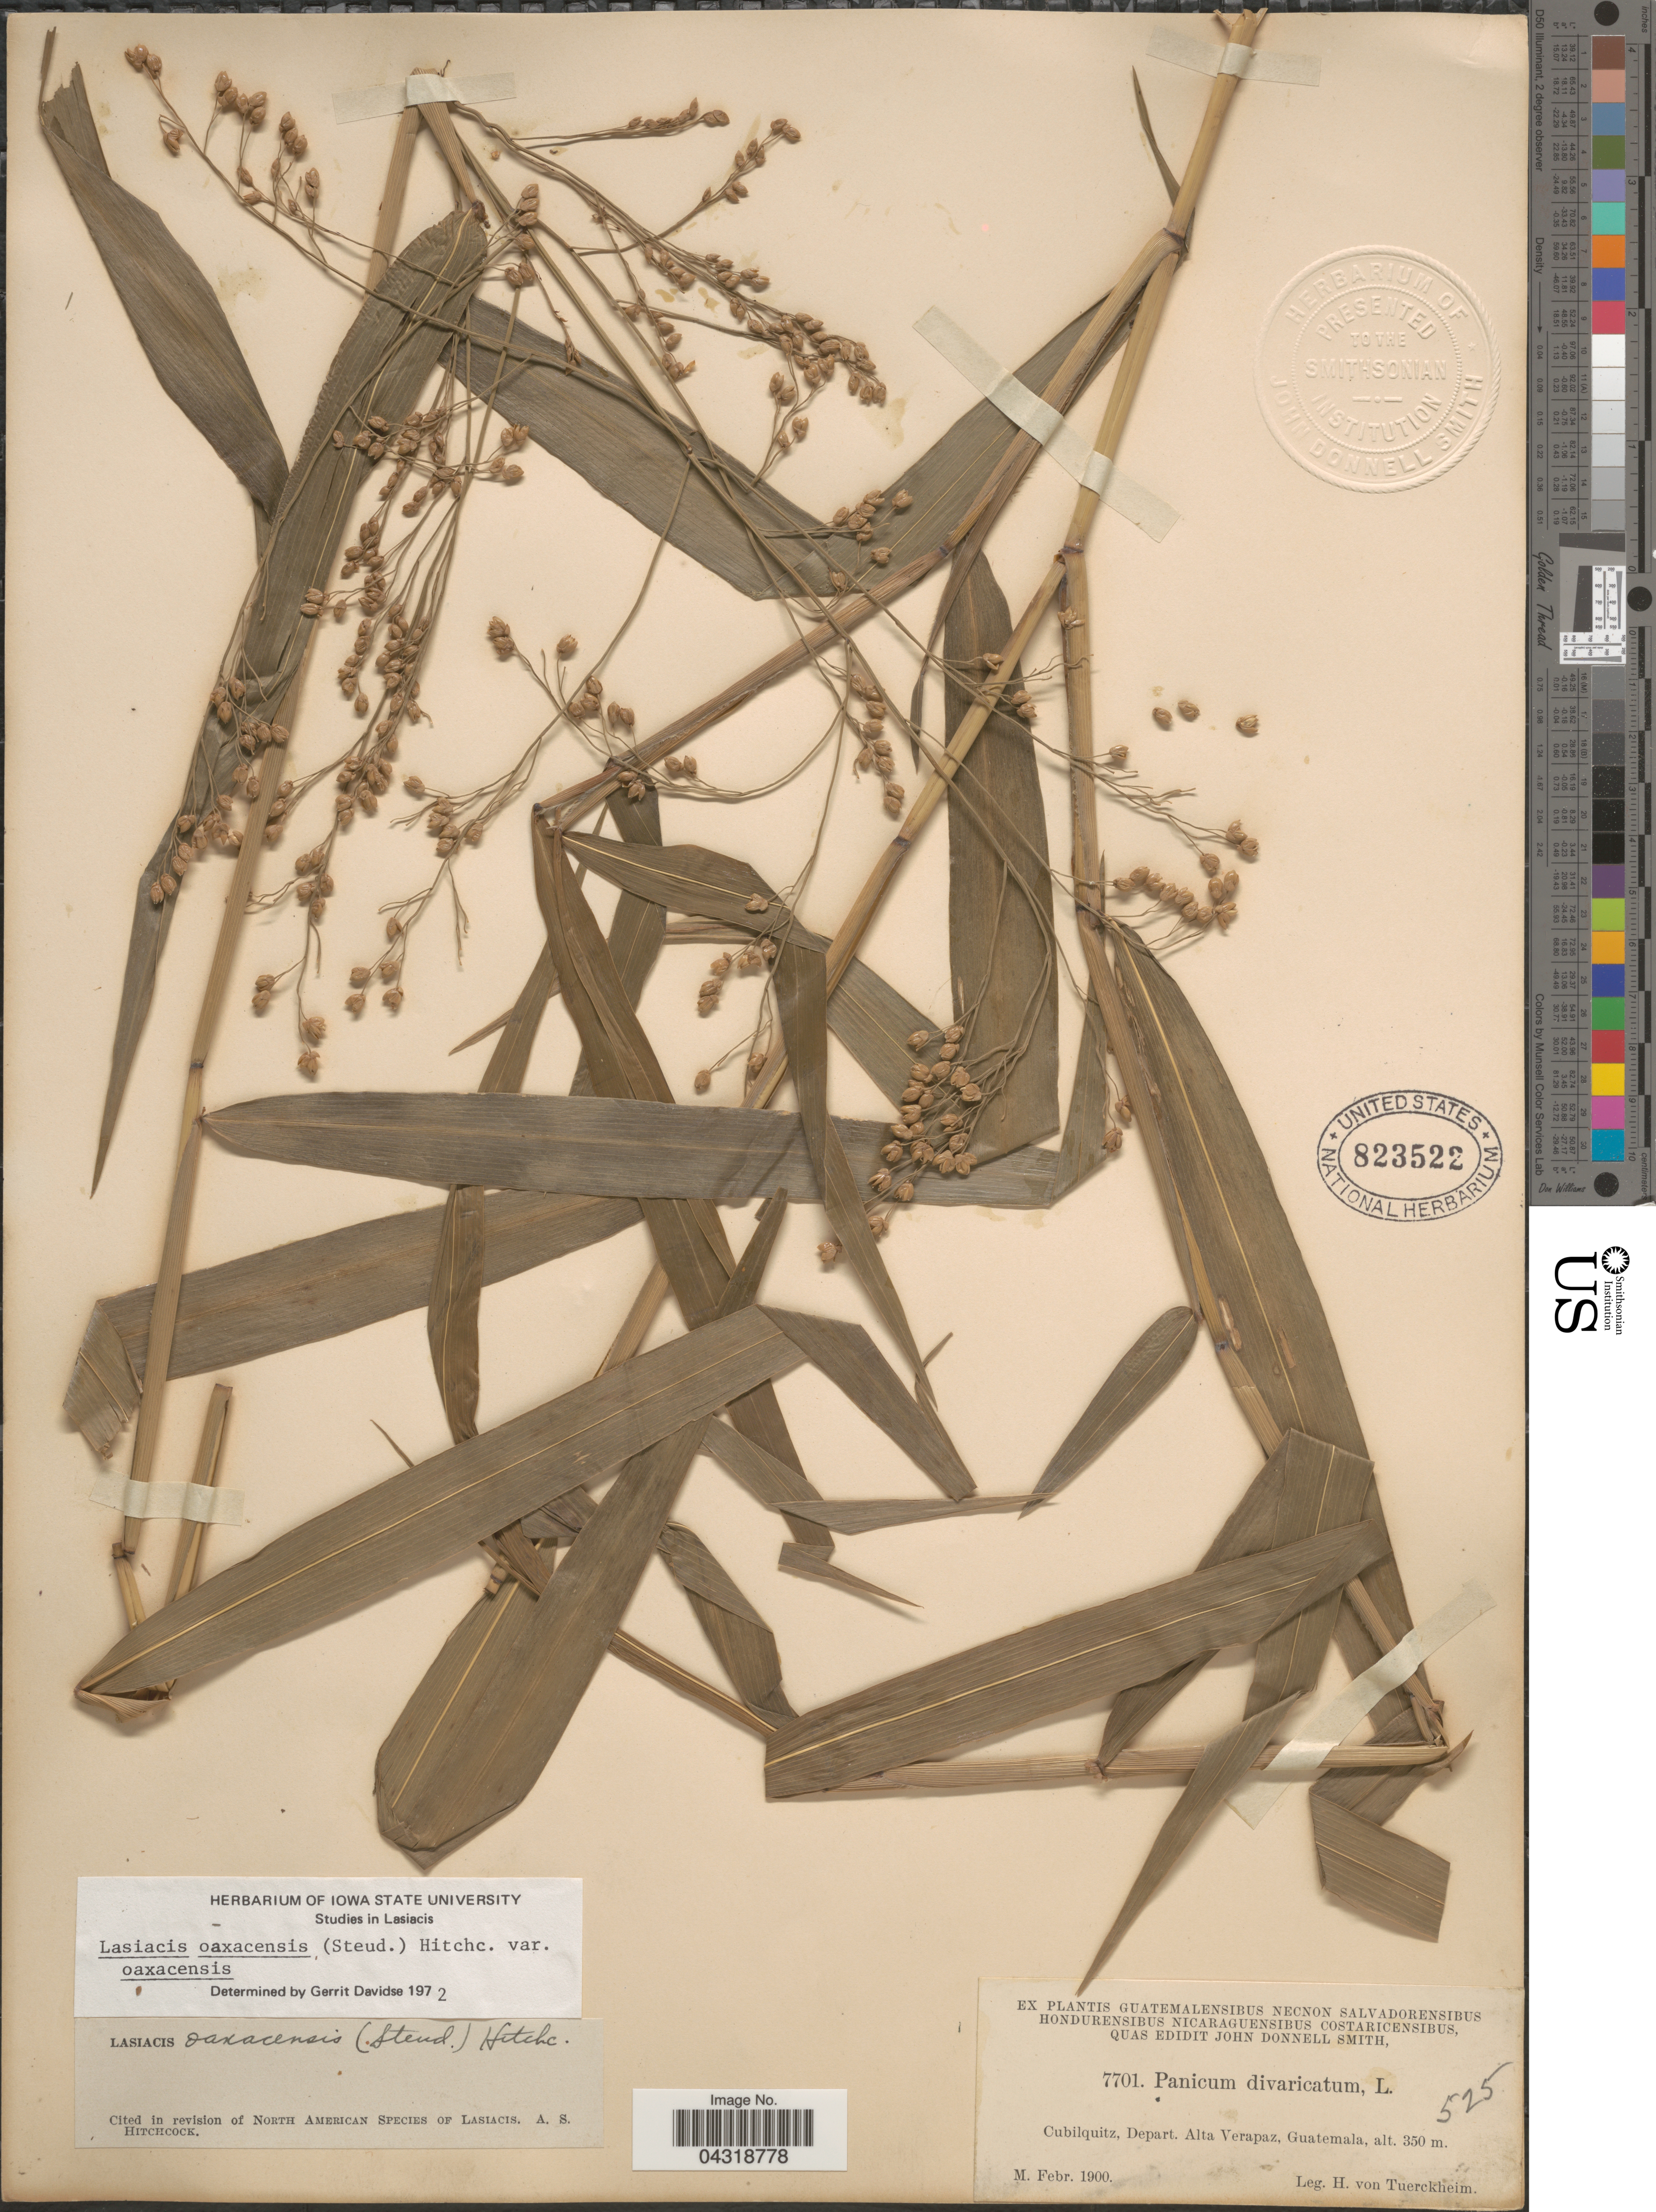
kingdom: Plantae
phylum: Tracheophyta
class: Liliopsida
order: Poales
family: Poaceae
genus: Lasiacis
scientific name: Lasiacis oaxacensis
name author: (Steud.) Hitchc.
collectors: H. von Tuerckheim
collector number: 7701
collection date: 1900-02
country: Guatemala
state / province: Alta Verapaz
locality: Cubilquitz, Depart. Alta Verapaz.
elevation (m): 350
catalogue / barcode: US 823522